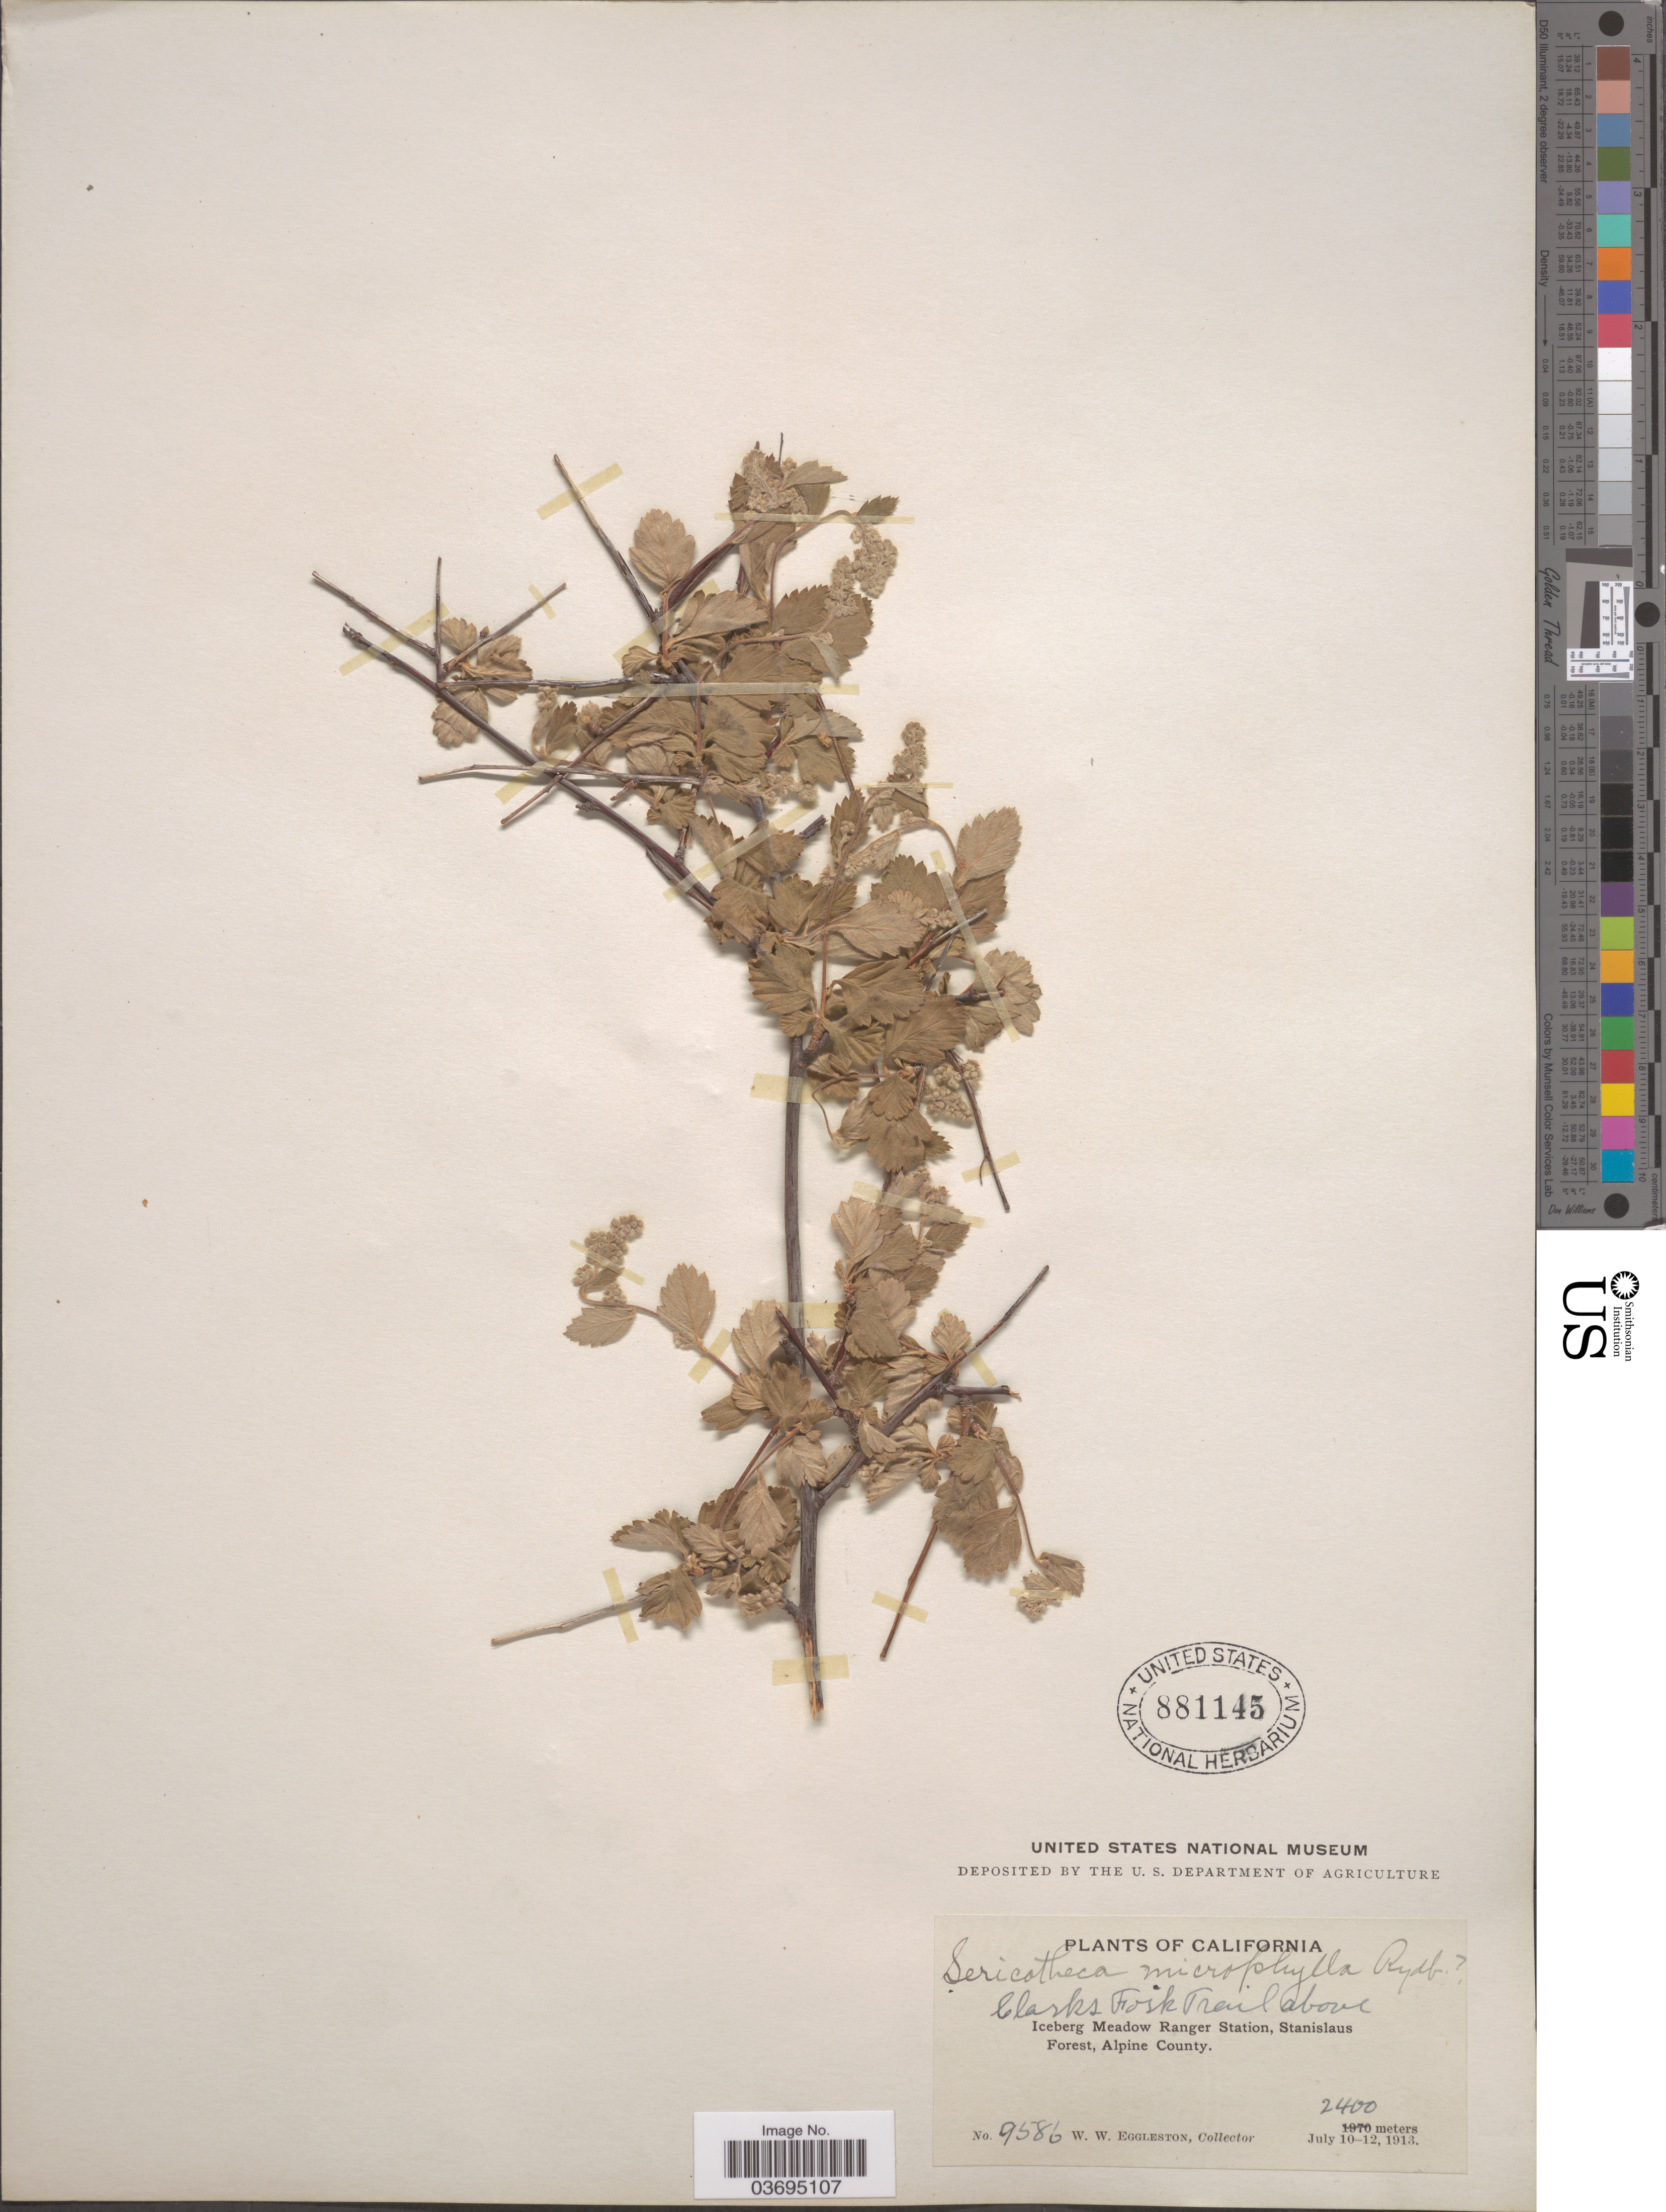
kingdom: Plantae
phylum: Tracheophyta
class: Magnoliopsida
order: Rosales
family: Rosaceae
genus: Holodiscus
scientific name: Holodiscus discolor var. microphyllus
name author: (Rydb.) Jeps.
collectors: W. W. Eggleston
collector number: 9586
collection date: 1913-07-10/1913-07-12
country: United States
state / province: California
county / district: Alpine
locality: Clarks Fork Trail above Iceberg Meadow Ranger Station, Stanislaus Forest, Alpine County.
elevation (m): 2400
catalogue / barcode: US 881145